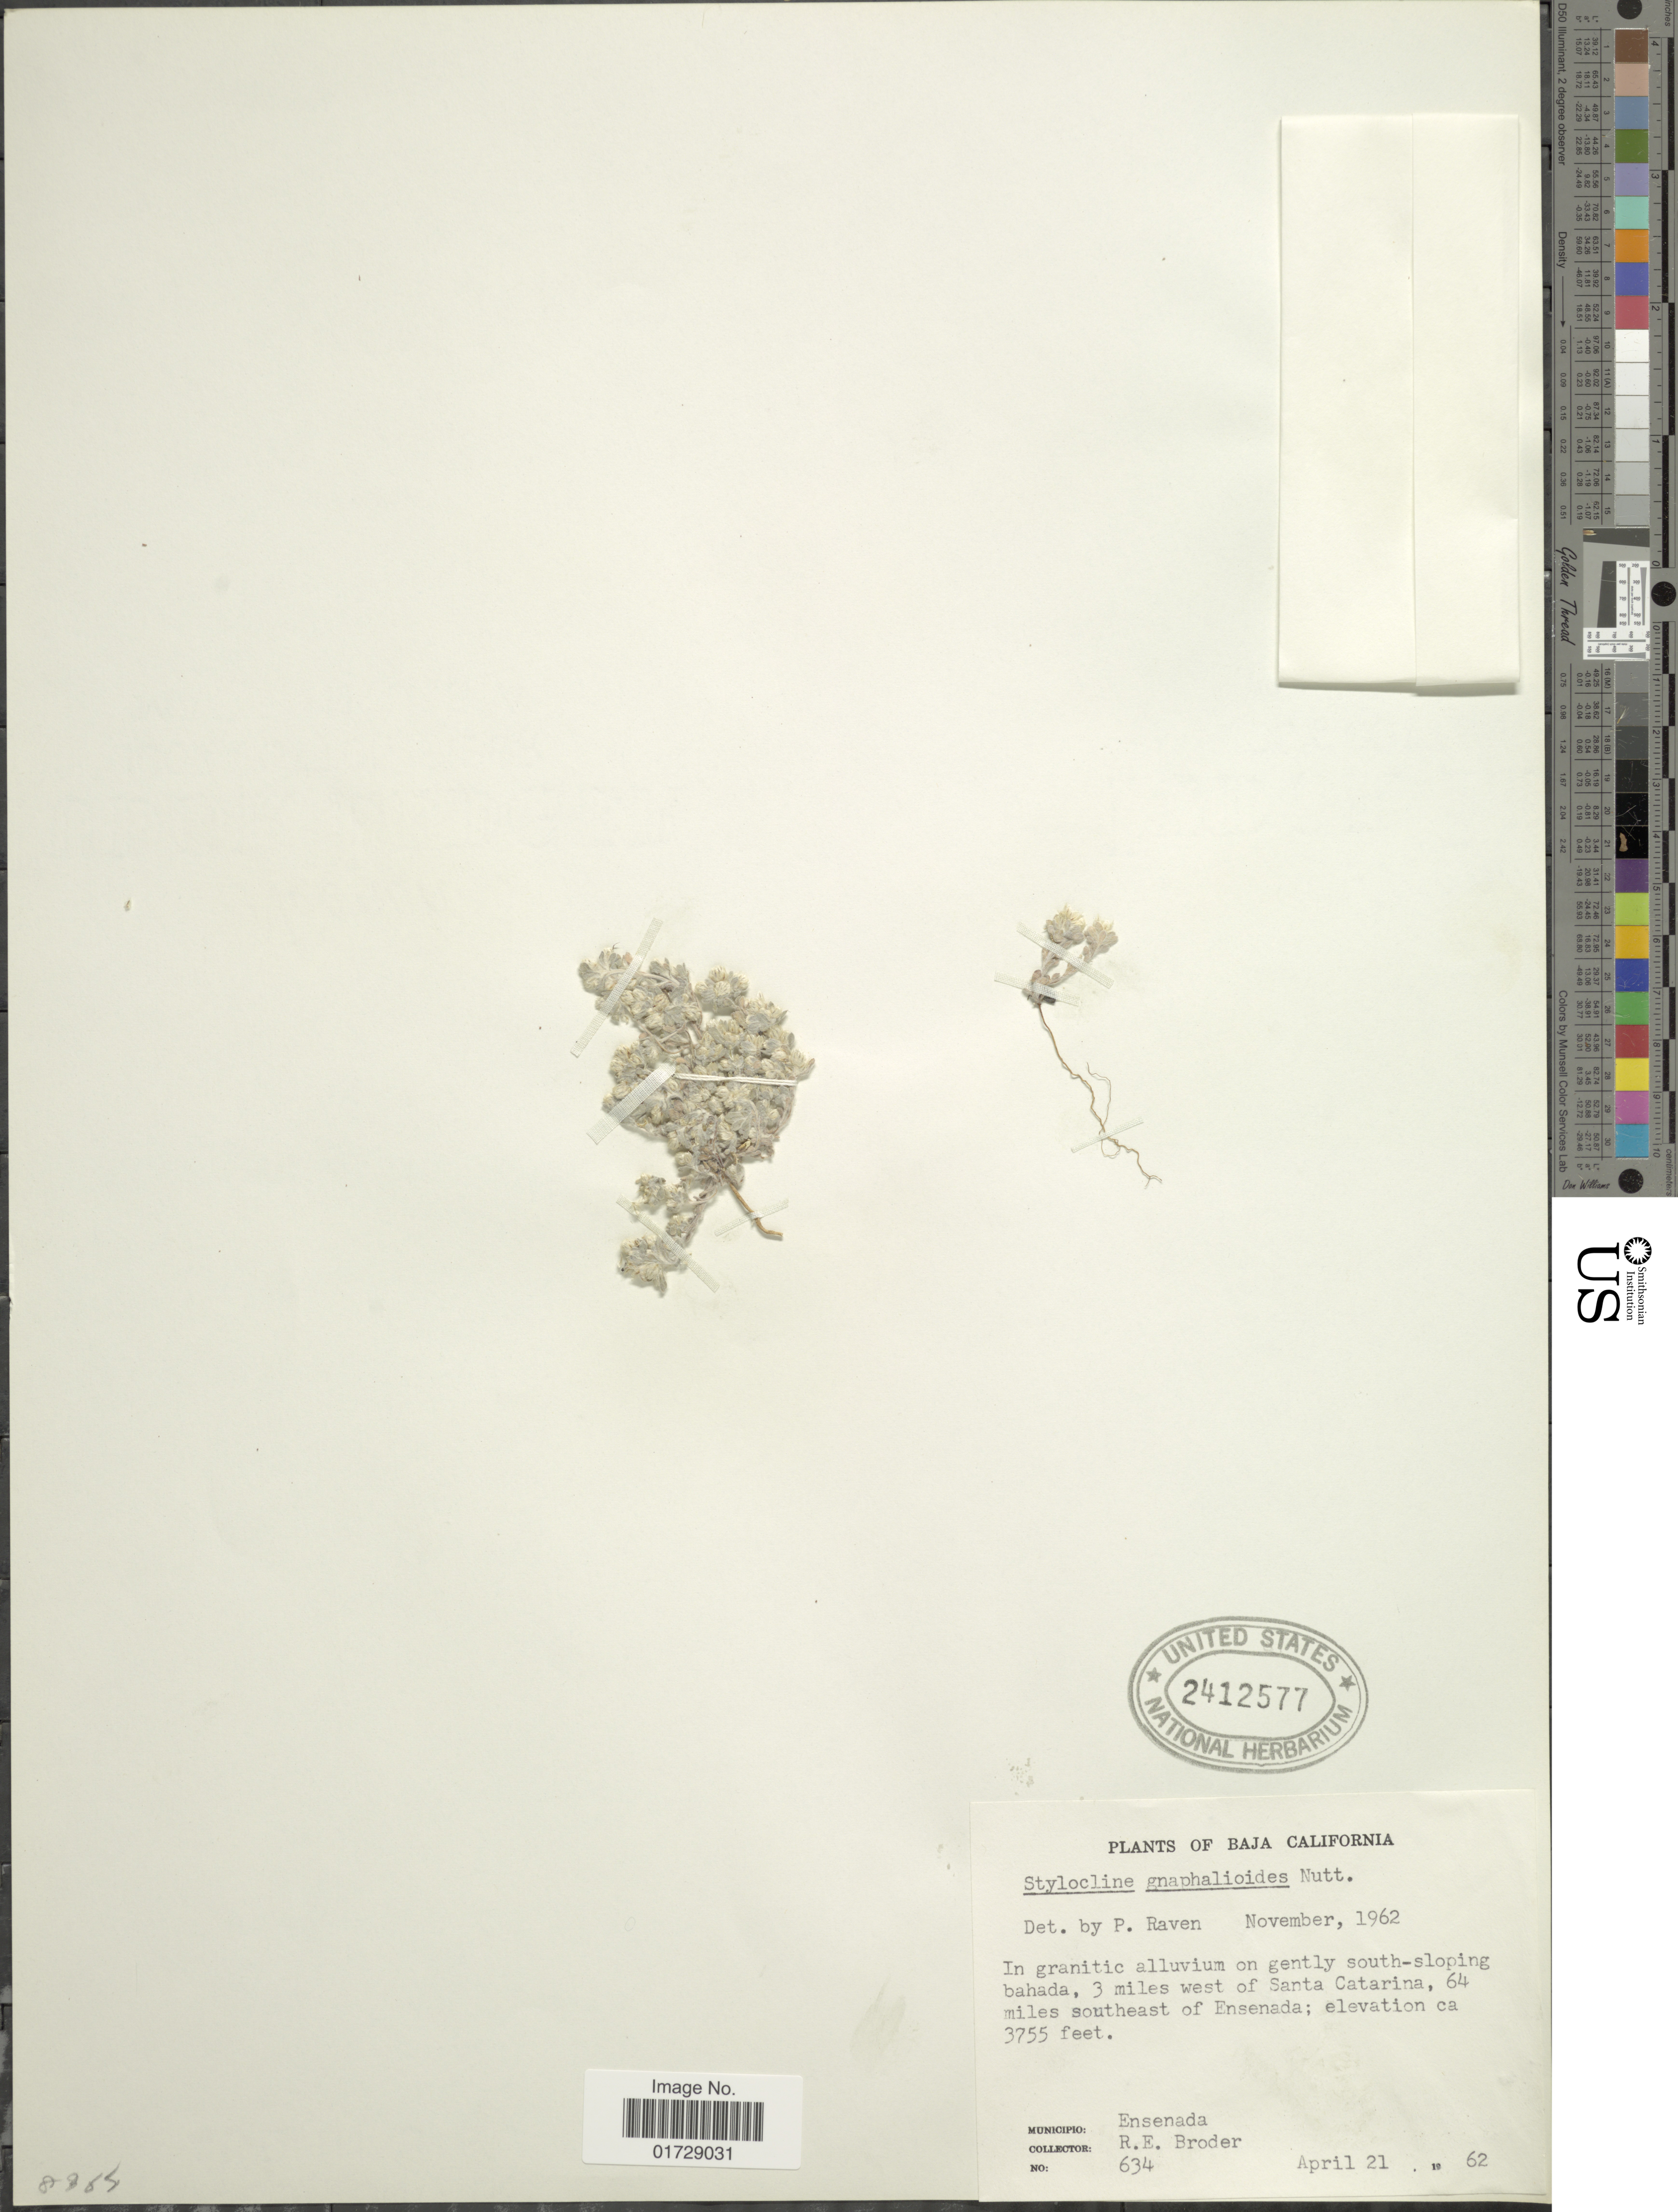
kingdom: Plantae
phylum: Tracheophyta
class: Magnoliopsida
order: Asterales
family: Asteraceae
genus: Stylocline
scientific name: Stylocline gnaphalioides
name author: Nutt.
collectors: R. Broder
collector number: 634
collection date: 1962-04-21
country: Mexico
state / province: Baja California Norte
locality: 3 miles west of Santa Catarina, 64 miles southeast of Ensenada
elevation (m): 1145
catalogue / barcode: US 2412577